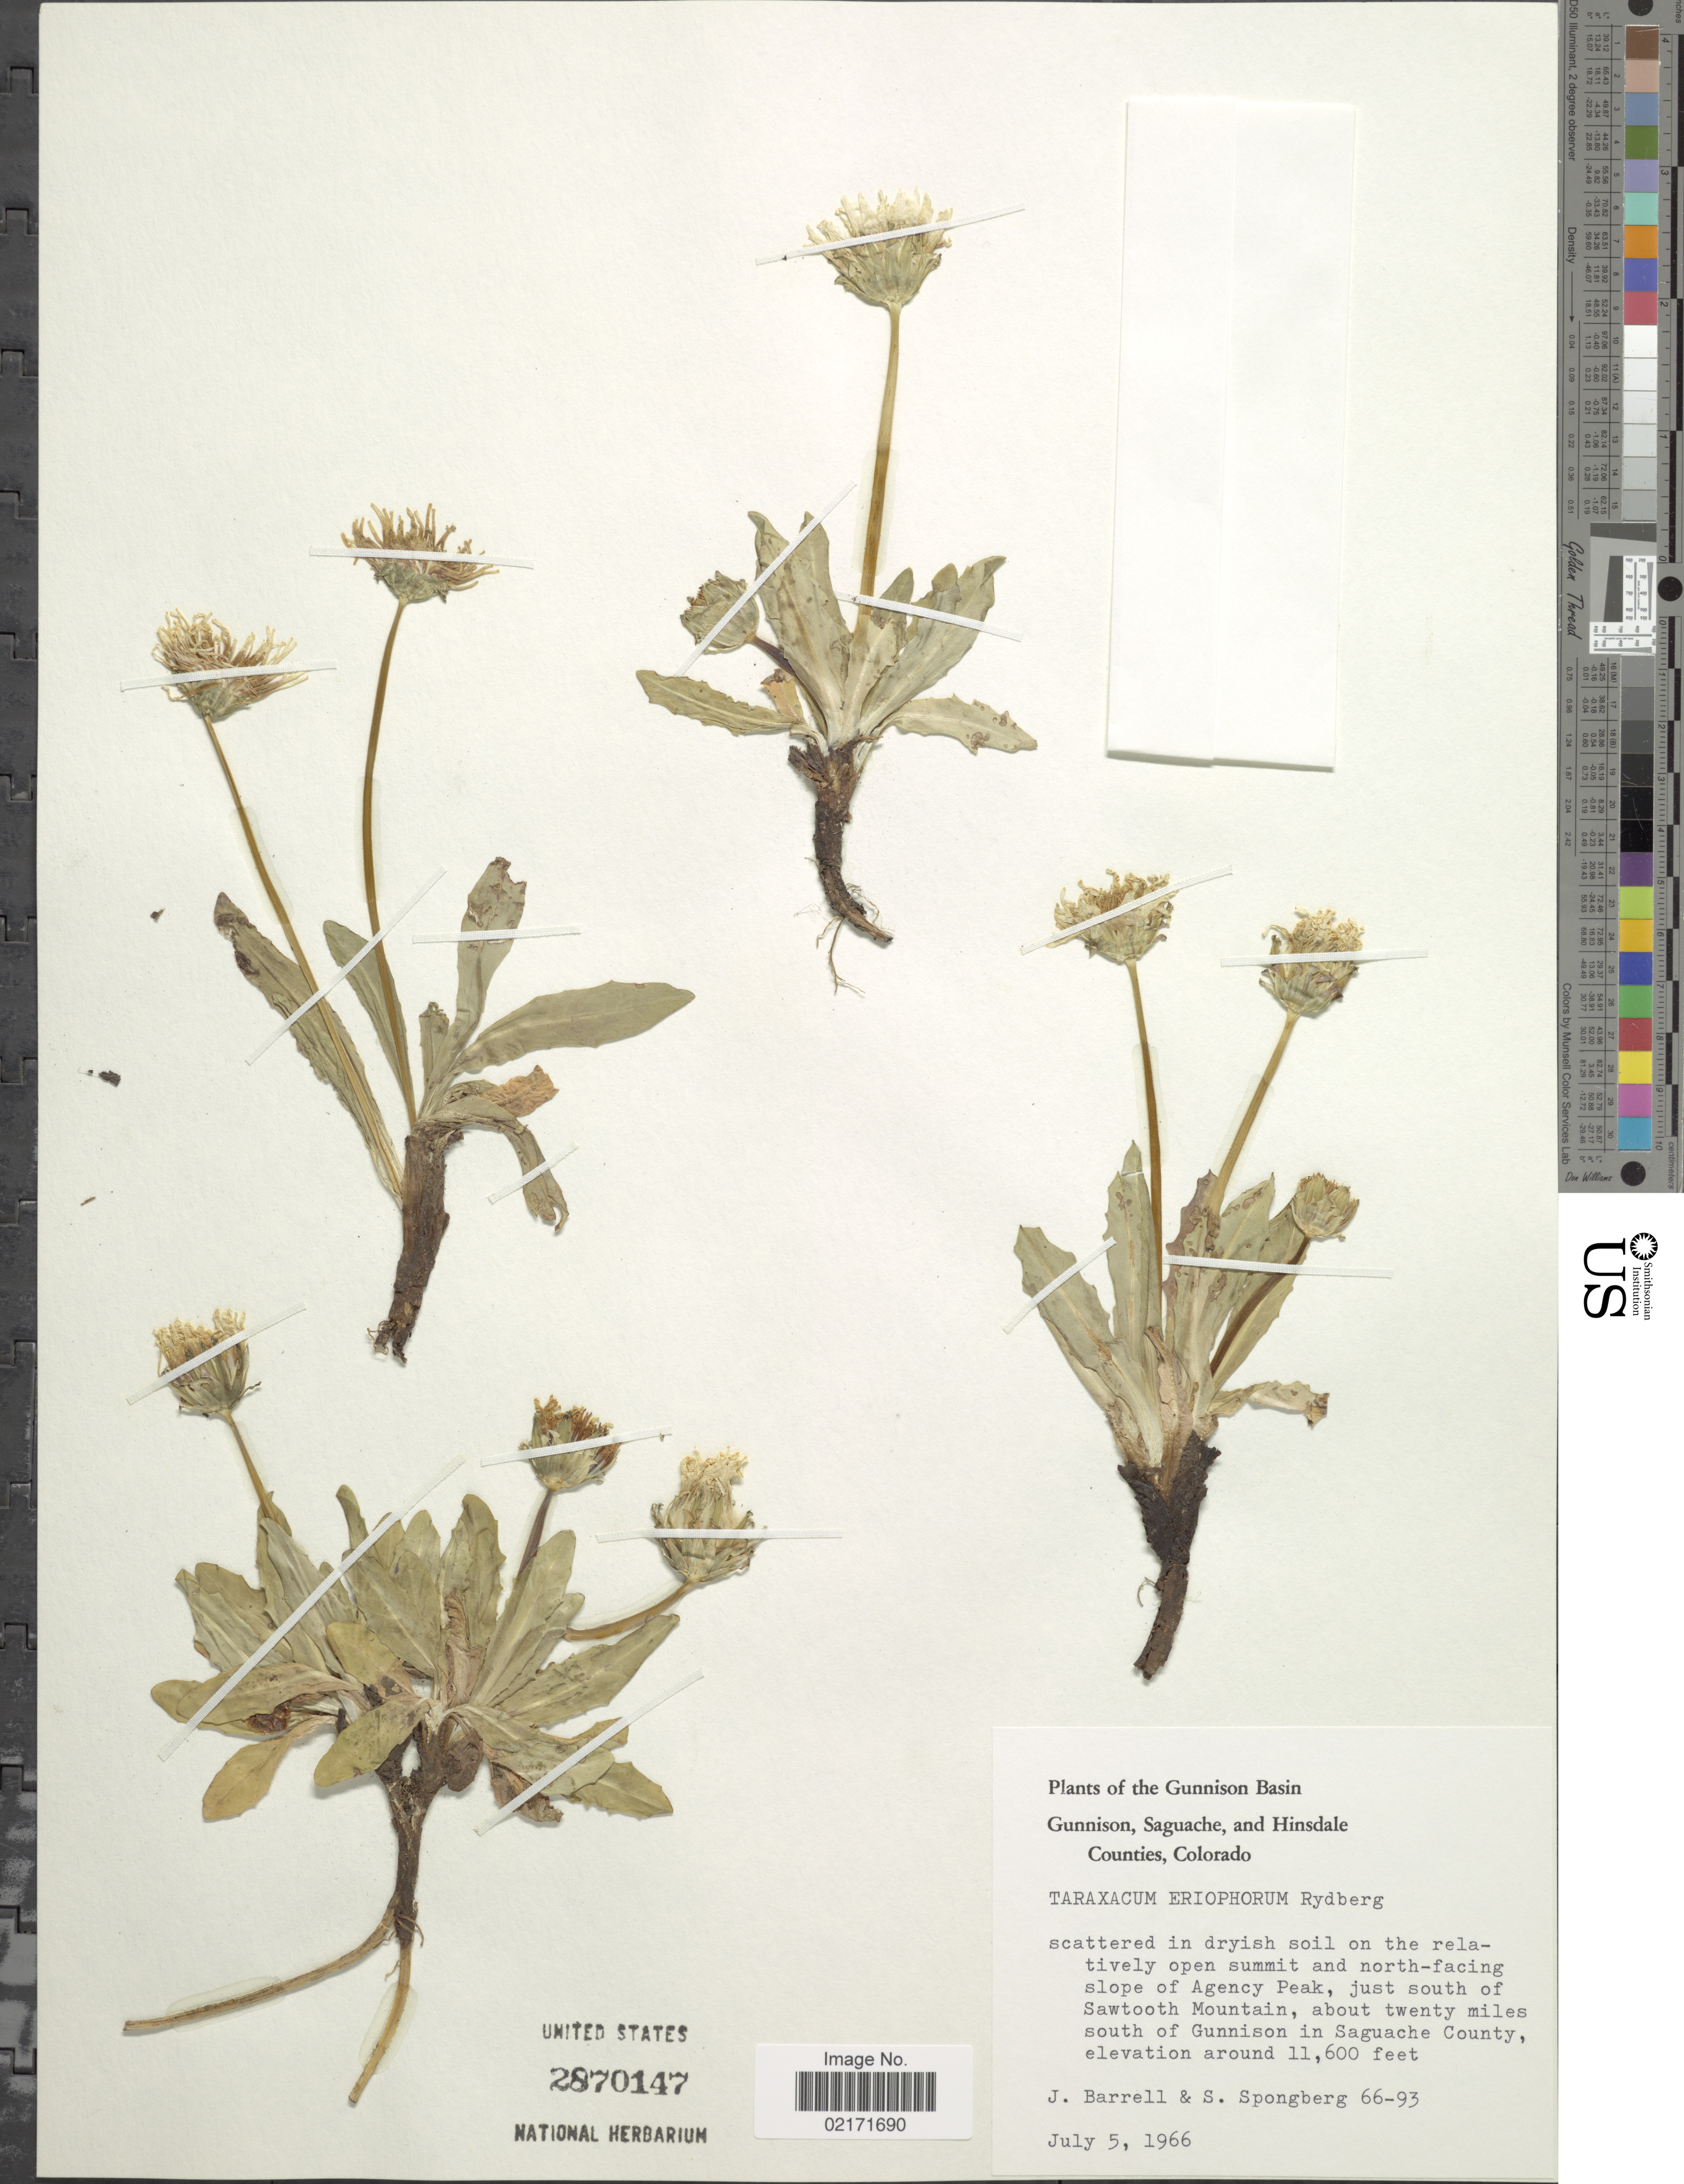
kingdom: Plantae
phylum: Tracheophyta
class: Magnoliopsida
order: Asterales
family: Asteraceae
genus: Taraxacum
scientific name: Taraxacum eriophorum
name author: Rydb.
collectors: J. Barrell & S. A.Spongberg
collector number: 66-93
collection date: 1966-07-05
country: United States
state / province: Colorado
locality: Gunnison Basin. Gunnison, Saguache, and Hinsdale Counties, Colorado. North-facing slope of Agency Peak, just south of Sawtooth Mountain, about twenty miles south of Gunnison in Saguache County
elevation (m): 3536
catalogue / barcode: US 2870147